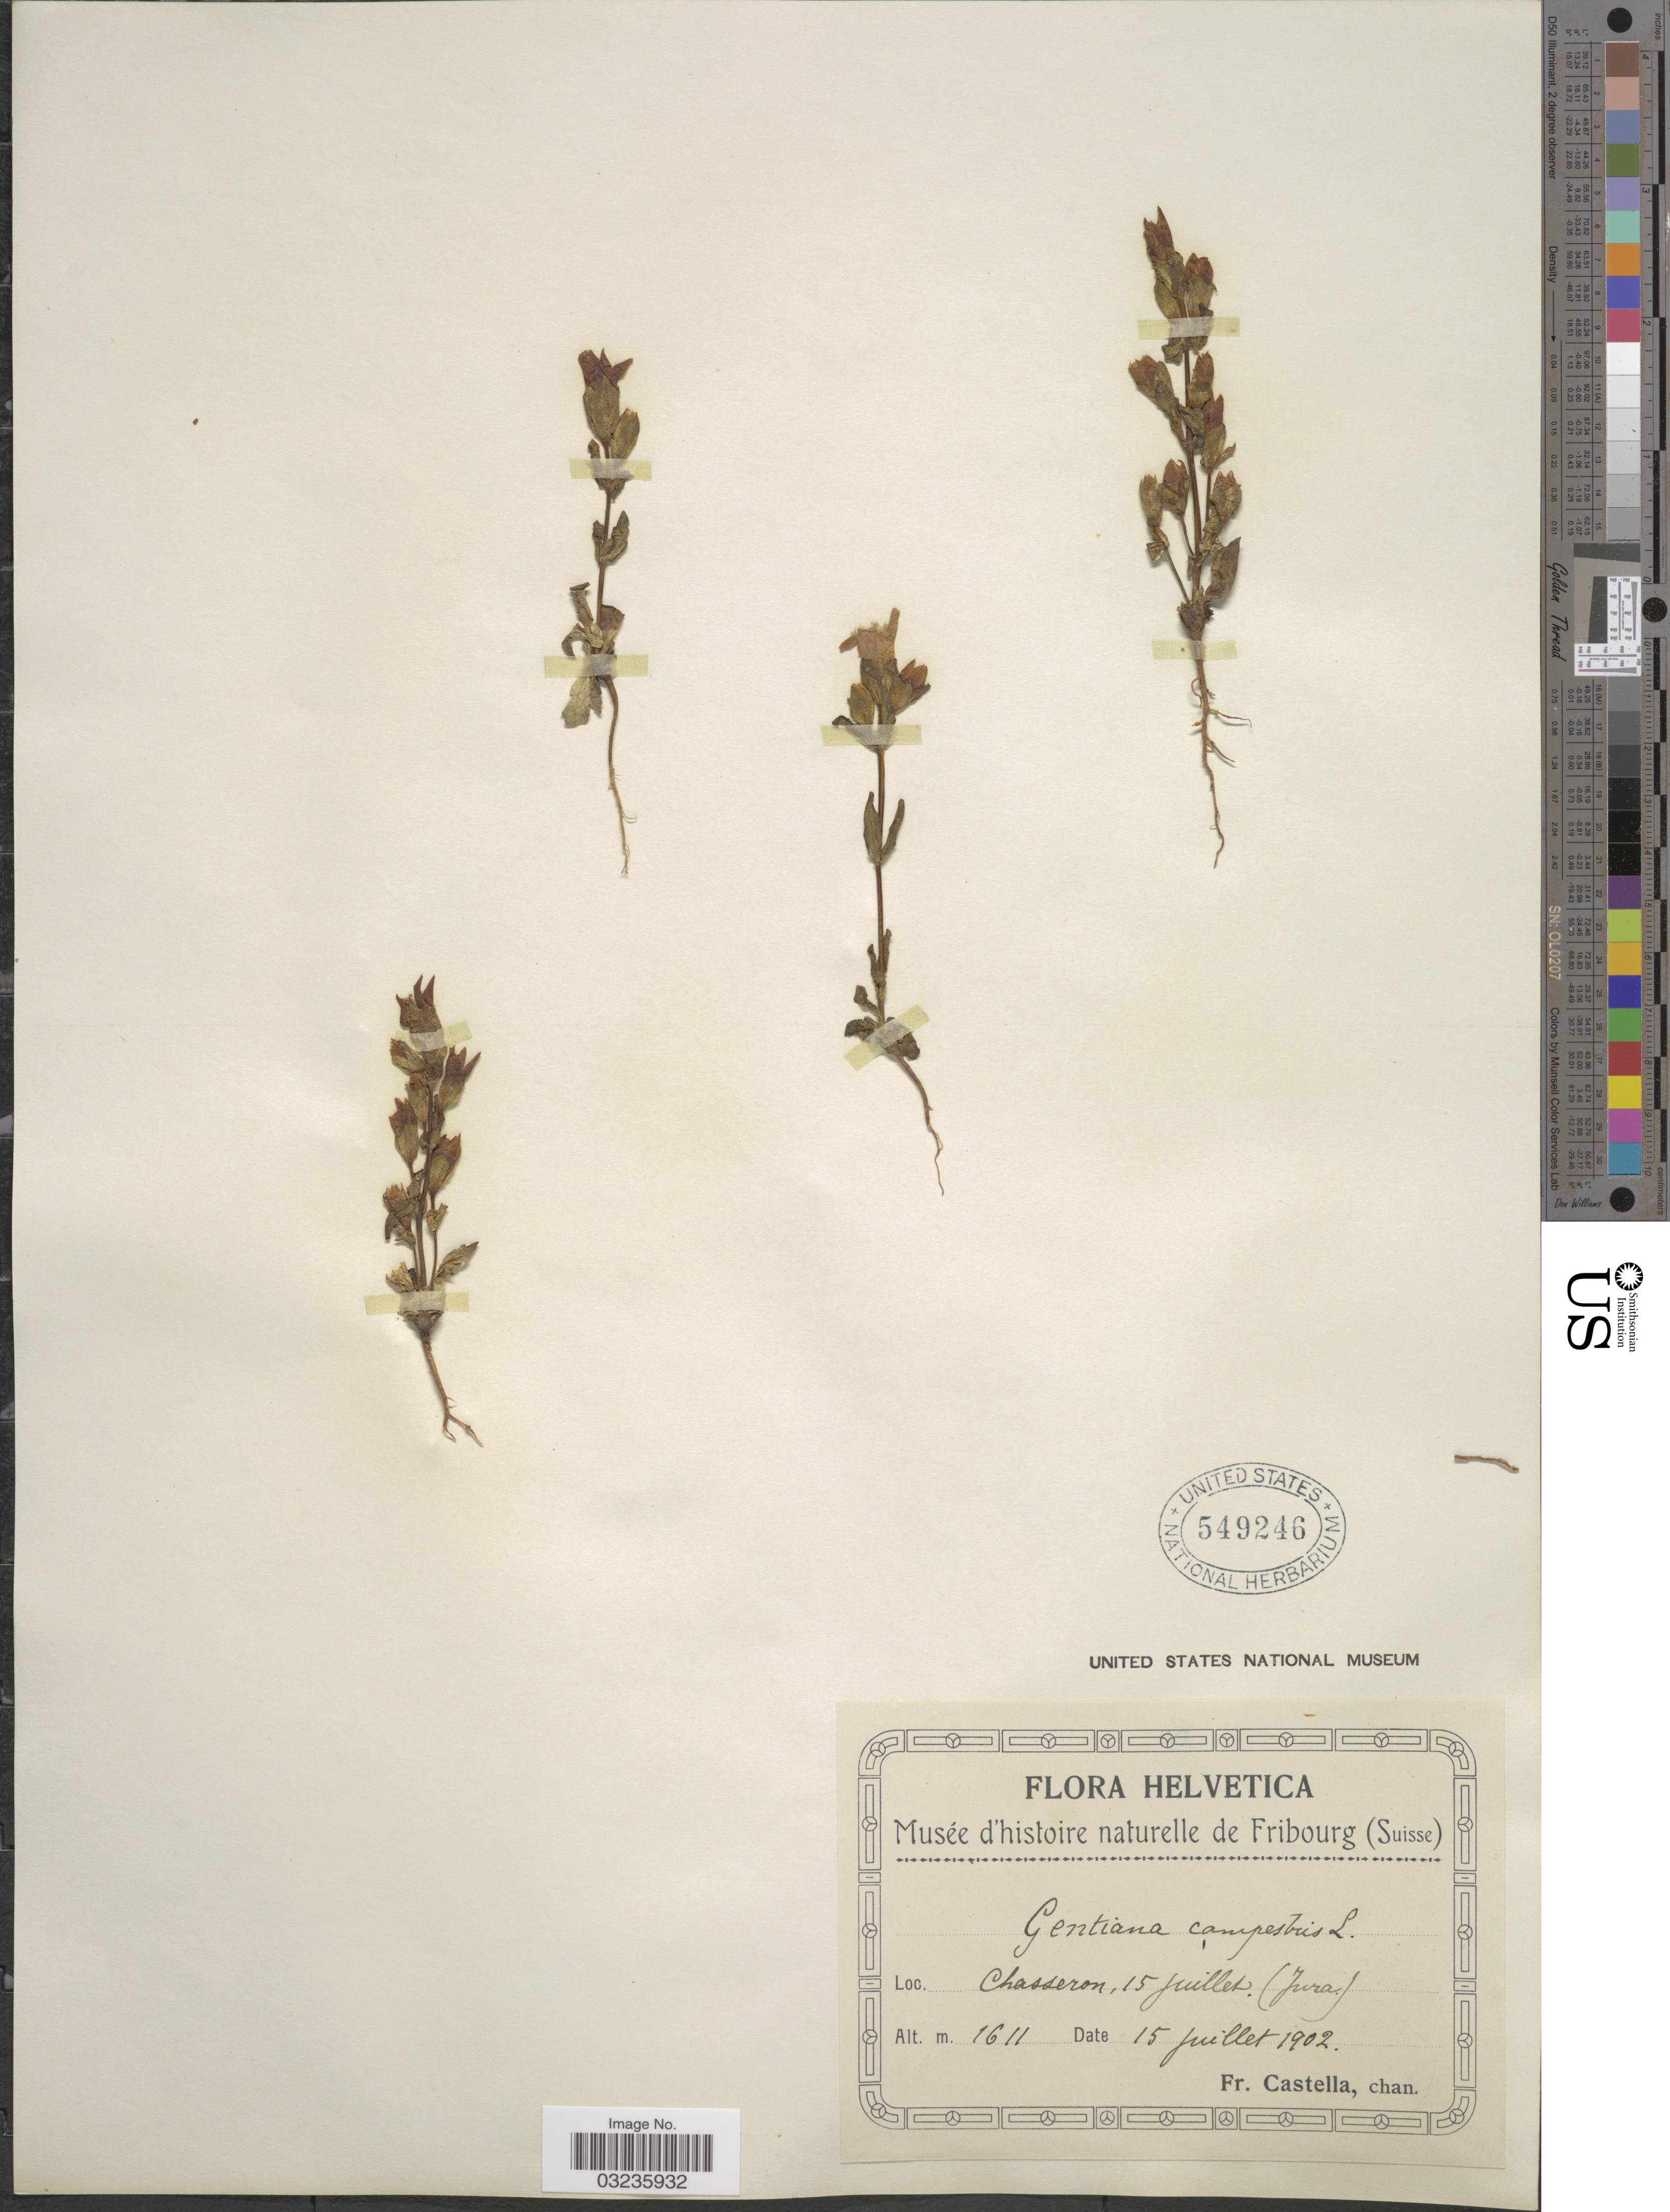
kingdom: Plantae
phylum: Tracheophyta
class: Magnoliopsida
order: Gentianales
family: Gentianaceae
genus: Gentiana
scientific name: Gentiana campestris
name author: L.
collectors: Fr. Castella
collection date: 1902-07-15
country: Switzerland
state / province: Jura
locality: Helvetica. Chasseron.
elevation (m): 1611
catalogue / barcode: US 549246